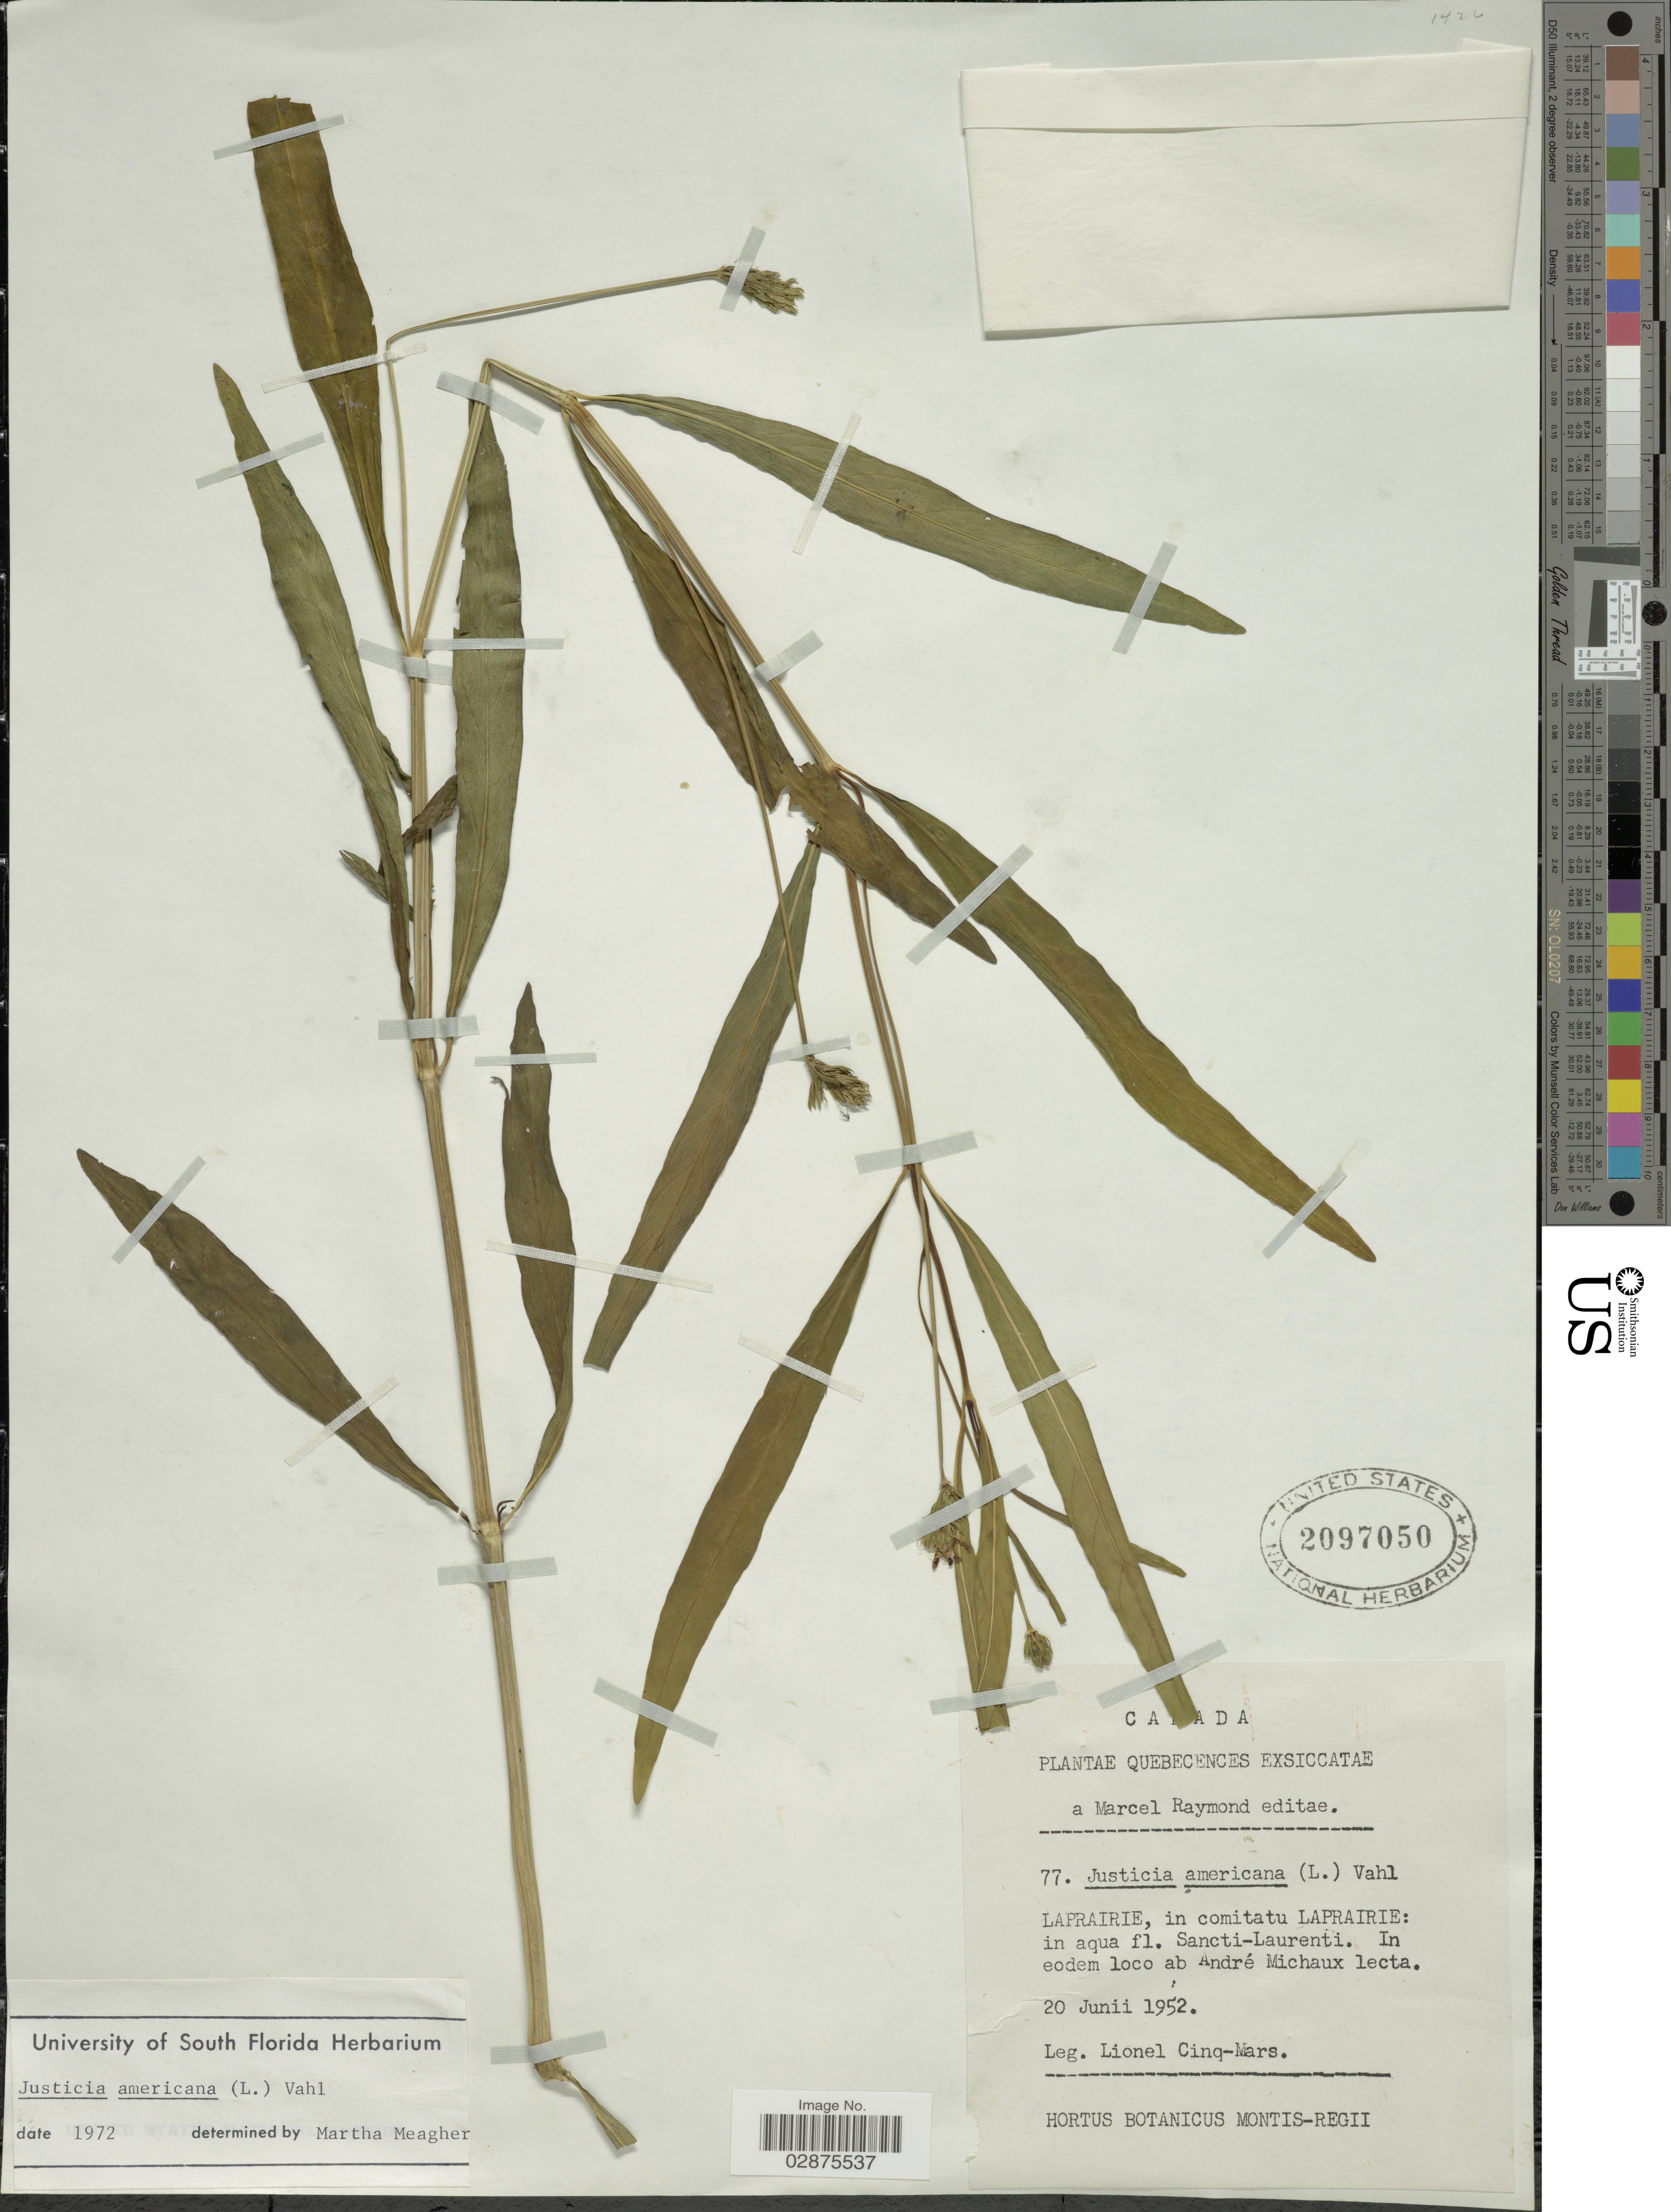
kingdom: Plantae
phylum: Tracheophyta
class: Magnoliopsida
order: Lamiales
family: Acanthaceae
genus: Justicia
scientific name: Justicia americana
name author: (L.) Vahl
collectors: M. Raymond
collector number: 77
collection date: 1952-06-20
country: Canada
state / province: Quebec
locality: Laprairie, in comitatu Laprairie: in aqua fl. Sancti-Laurenti. In eodem loco ab André Michaux lecta.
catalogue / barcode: US 2097050